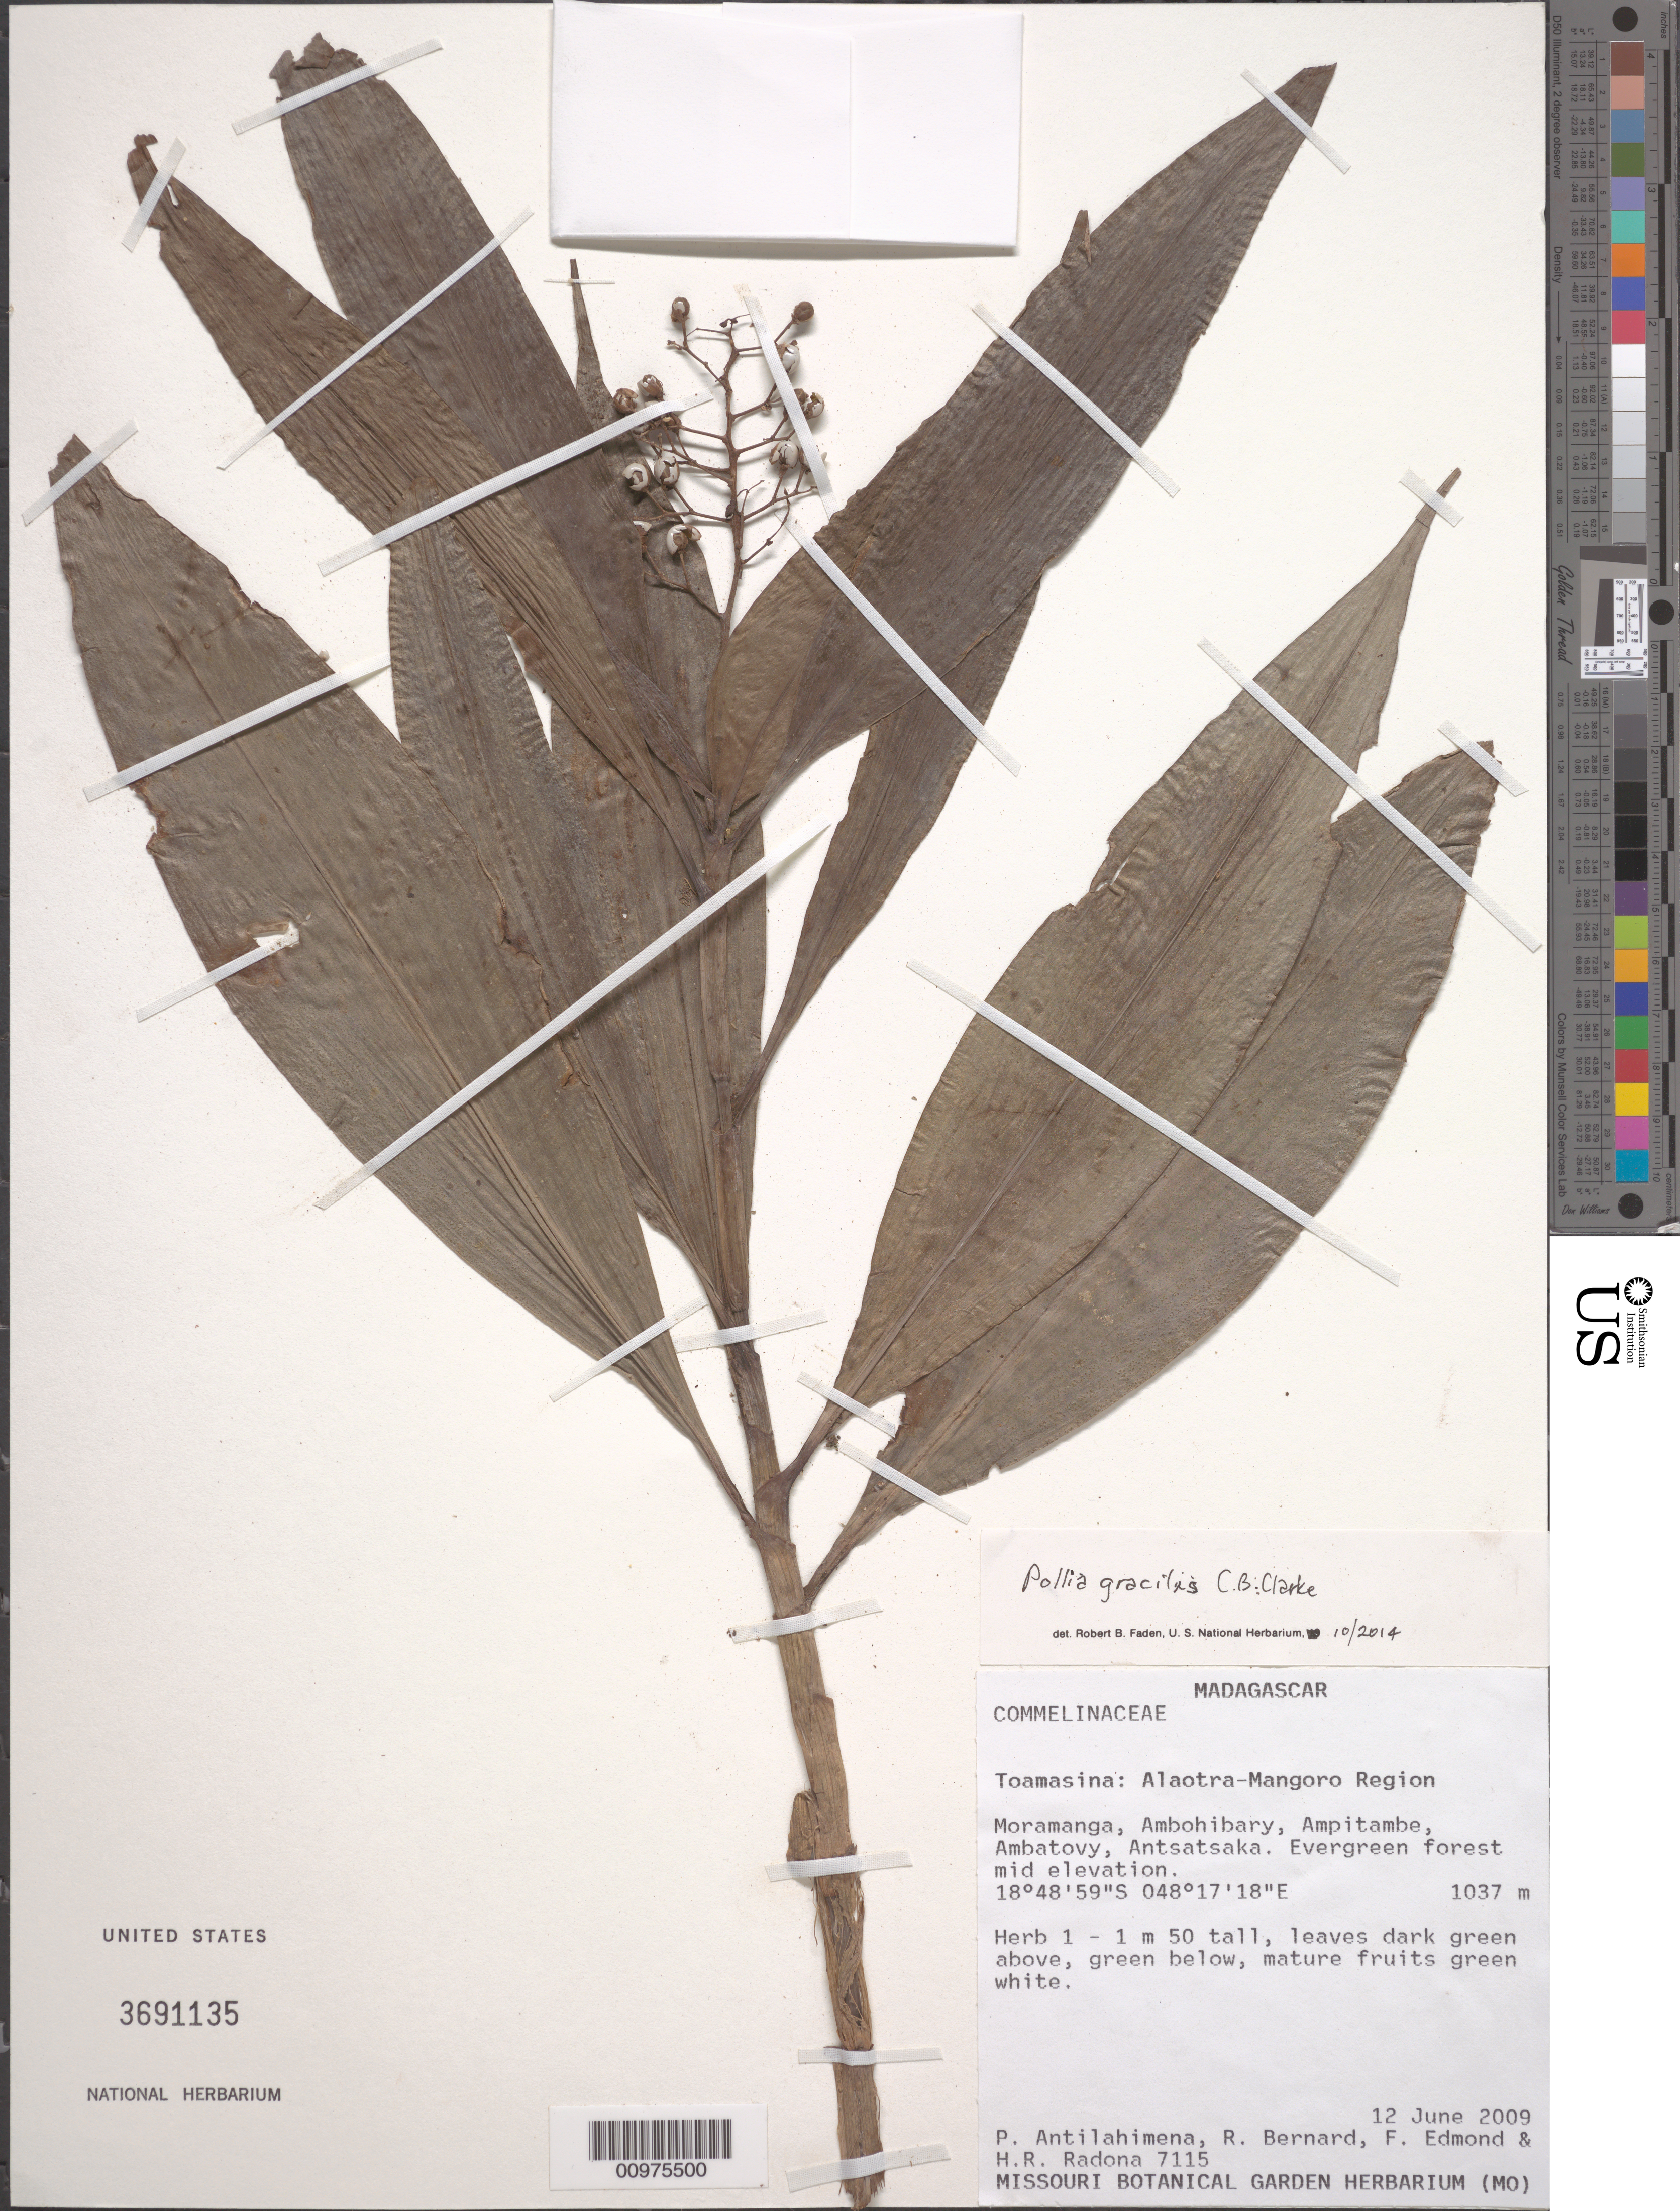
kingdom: Plantae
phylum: Tracheophyta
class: Liliopsida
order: Commelinales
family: Commelinaceae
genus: Pollia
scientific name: Pollia gracilis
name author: C.B. Clarke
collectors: P. Antilahimena et al.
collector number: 7115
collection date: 2009-06-12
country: Madagascar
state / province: Alaotra Mangoro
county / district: Moramanga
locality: Ambohibary, Ampitambe, Ambatovy, Antsatsaka.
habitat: Evergreen forest mid elevation.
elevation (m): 1037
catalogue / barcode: US 3691135